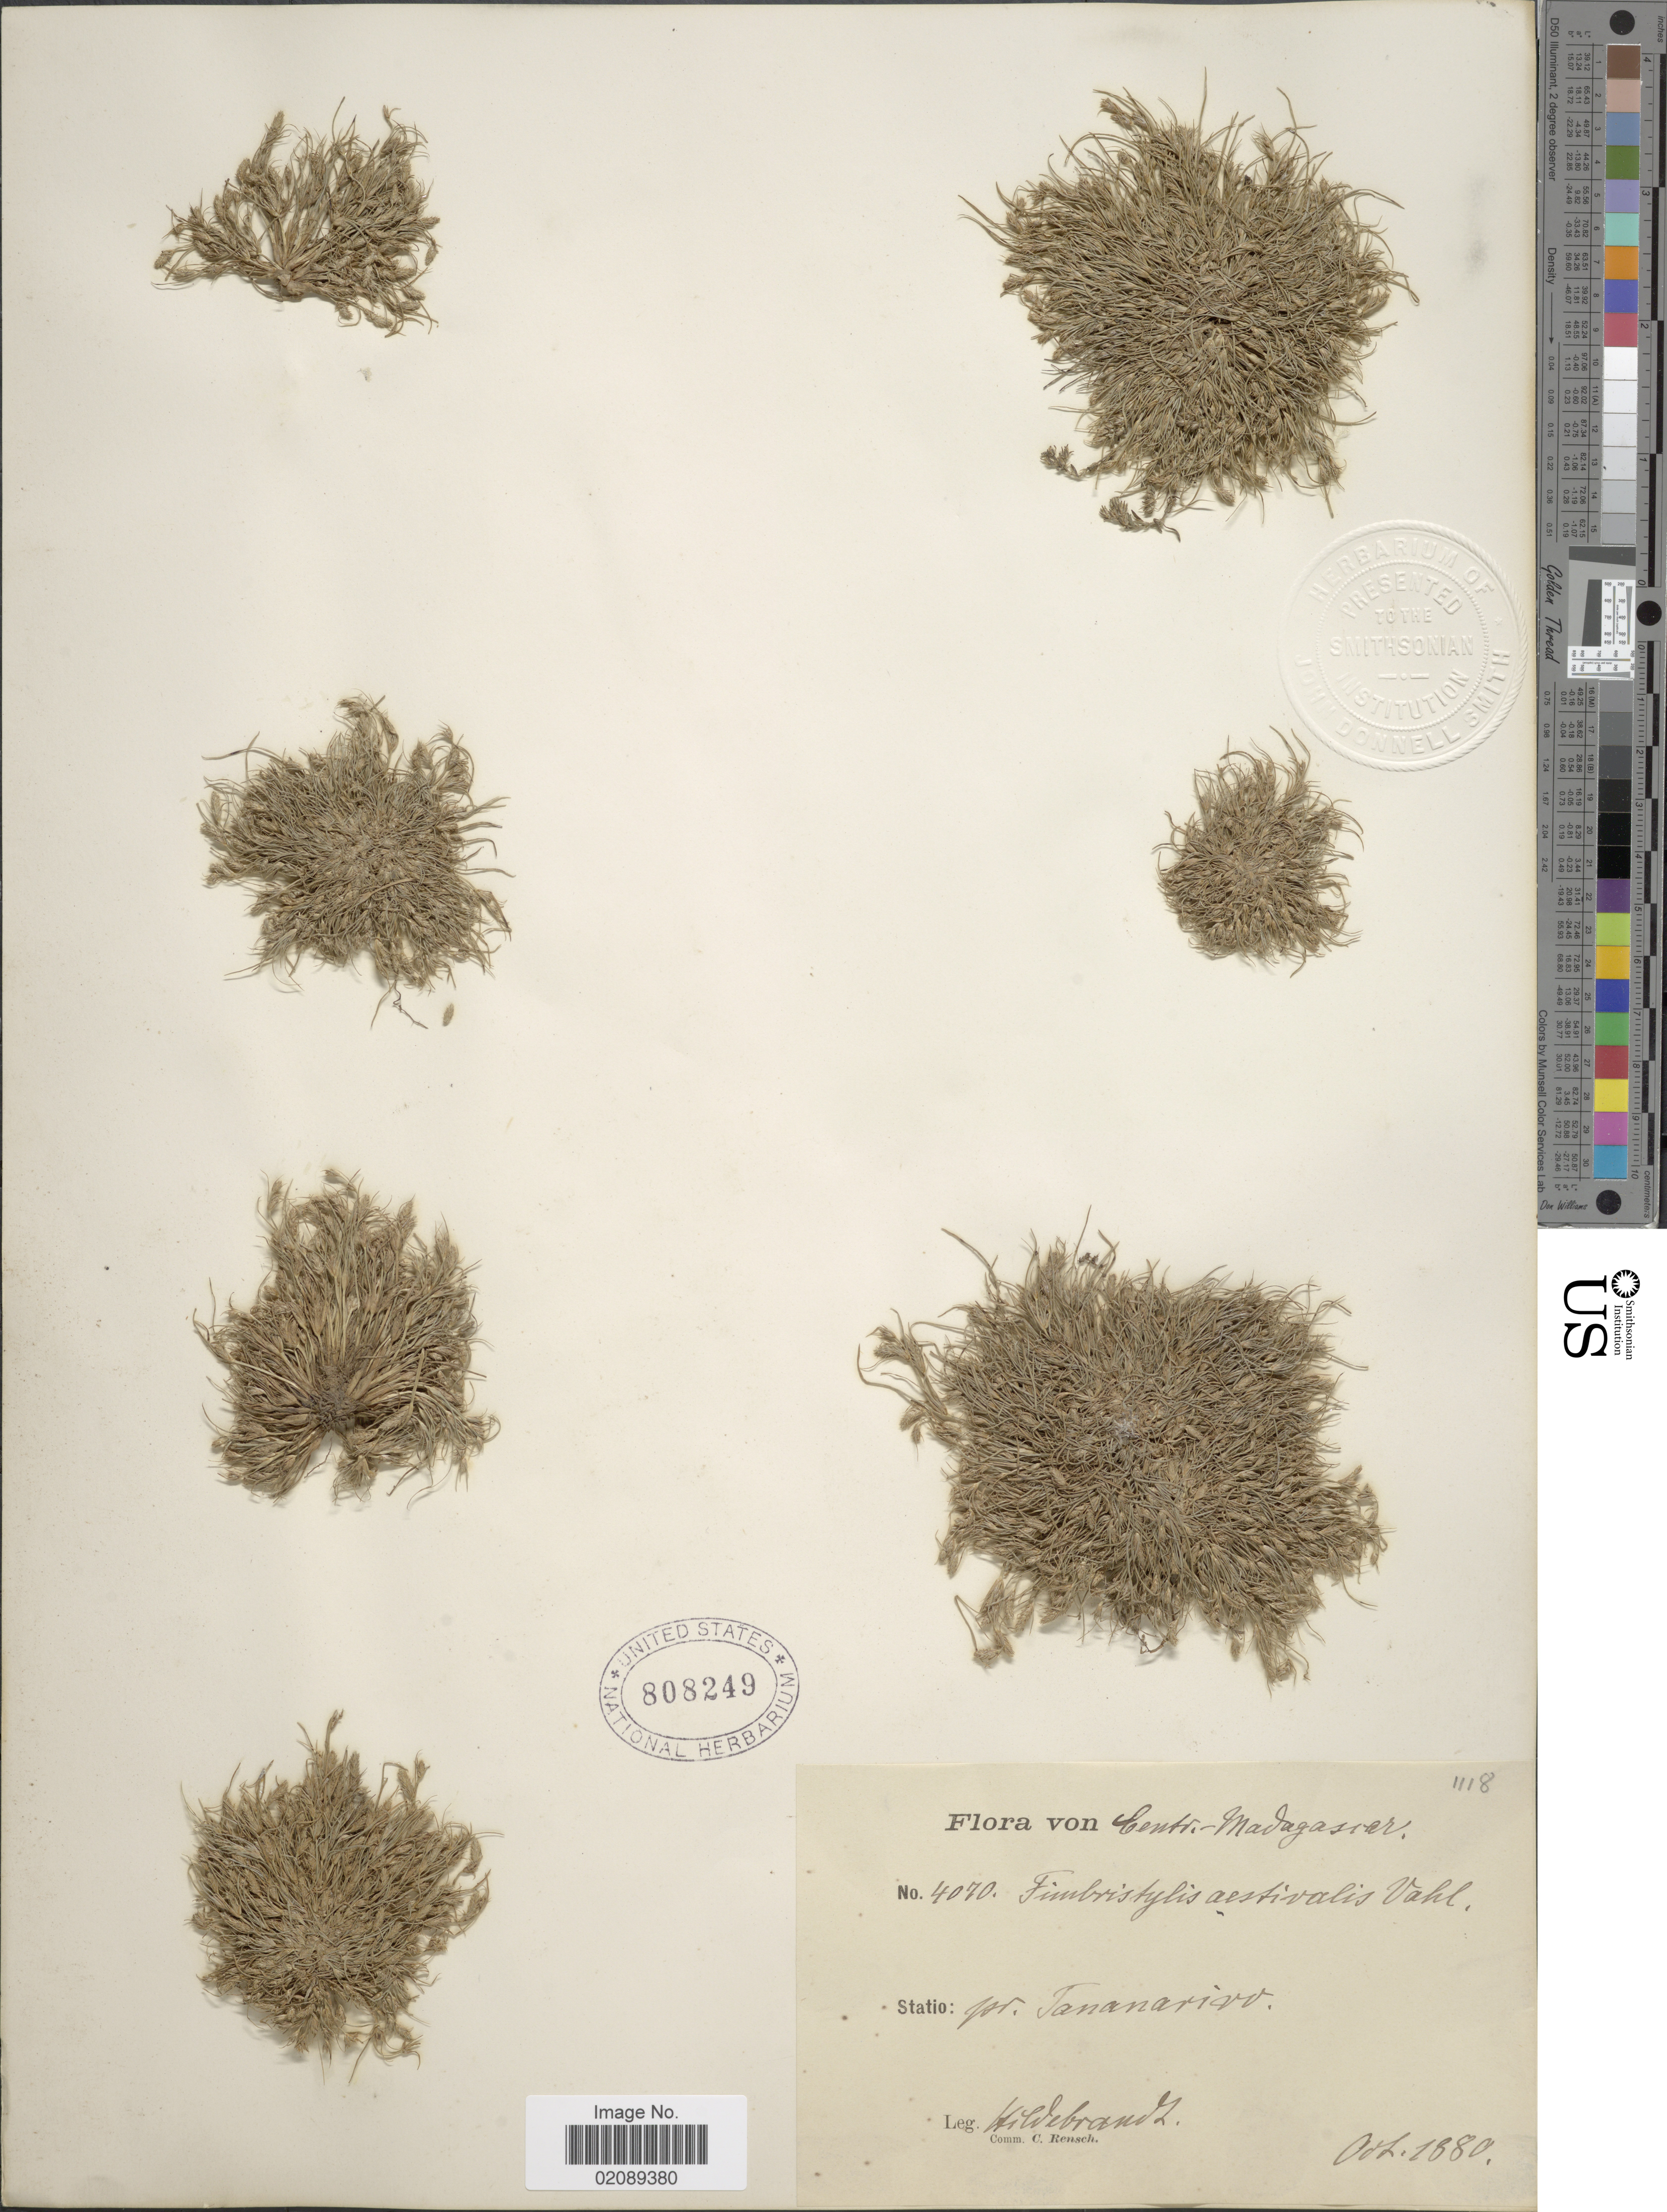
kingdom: Plantae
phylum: Tracheophyta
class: Liliopsida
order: Poales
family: Cyperaceae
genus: Fimbristylis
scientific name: Fimbristylis aestivalis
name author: (Retz.) Vahl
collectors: J. Hildebrandt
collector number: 4070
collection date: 1880-10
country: Madagascar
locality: Pr. Tananarivo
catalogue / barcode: US 808249